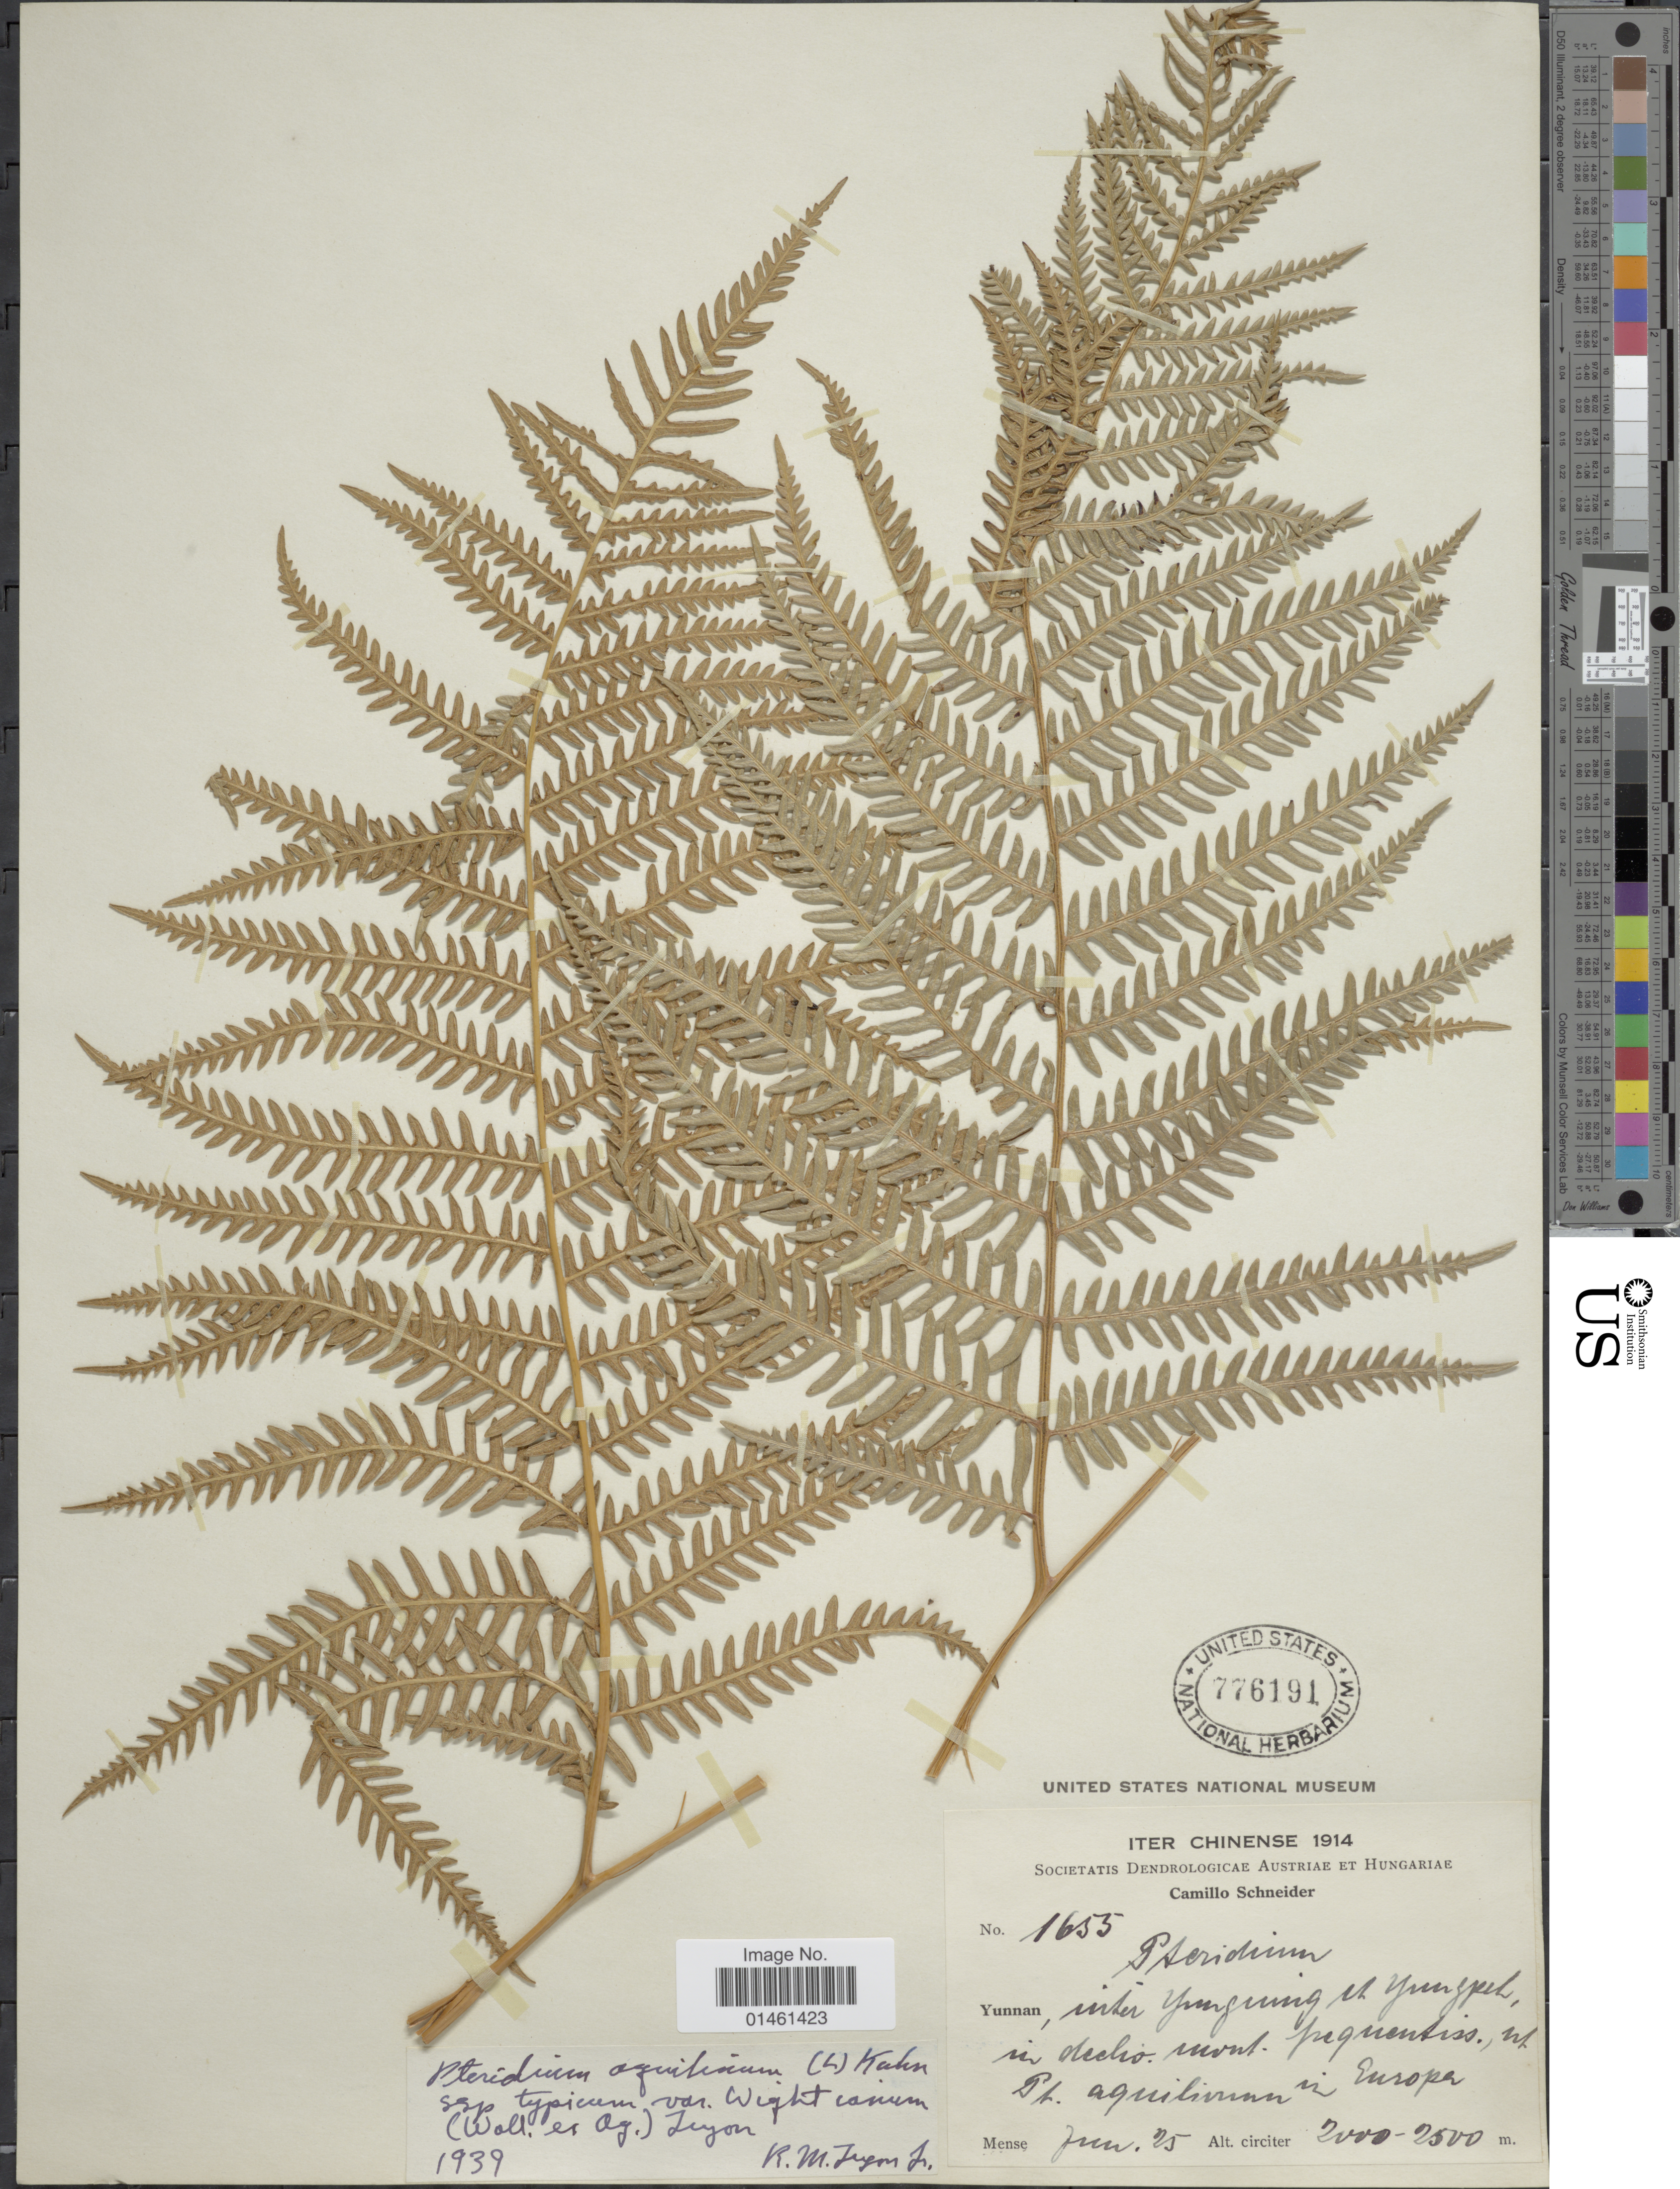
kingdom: Plantae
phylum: Tracheophyta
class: Polypodiopsida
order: Polypodiales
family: Dennstaedtiaceae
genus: Pteridium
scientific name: Pteridium aquilinum var. wightianum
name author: (J. Agardh) R.M. Tryon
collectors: C. K. Schneider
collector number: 1655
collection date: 1914-06-25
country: China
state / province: Yunnan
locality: Yunnan, inter Yungung et[interpreted] [illegible text]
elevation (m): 2000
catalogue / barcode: US 776191